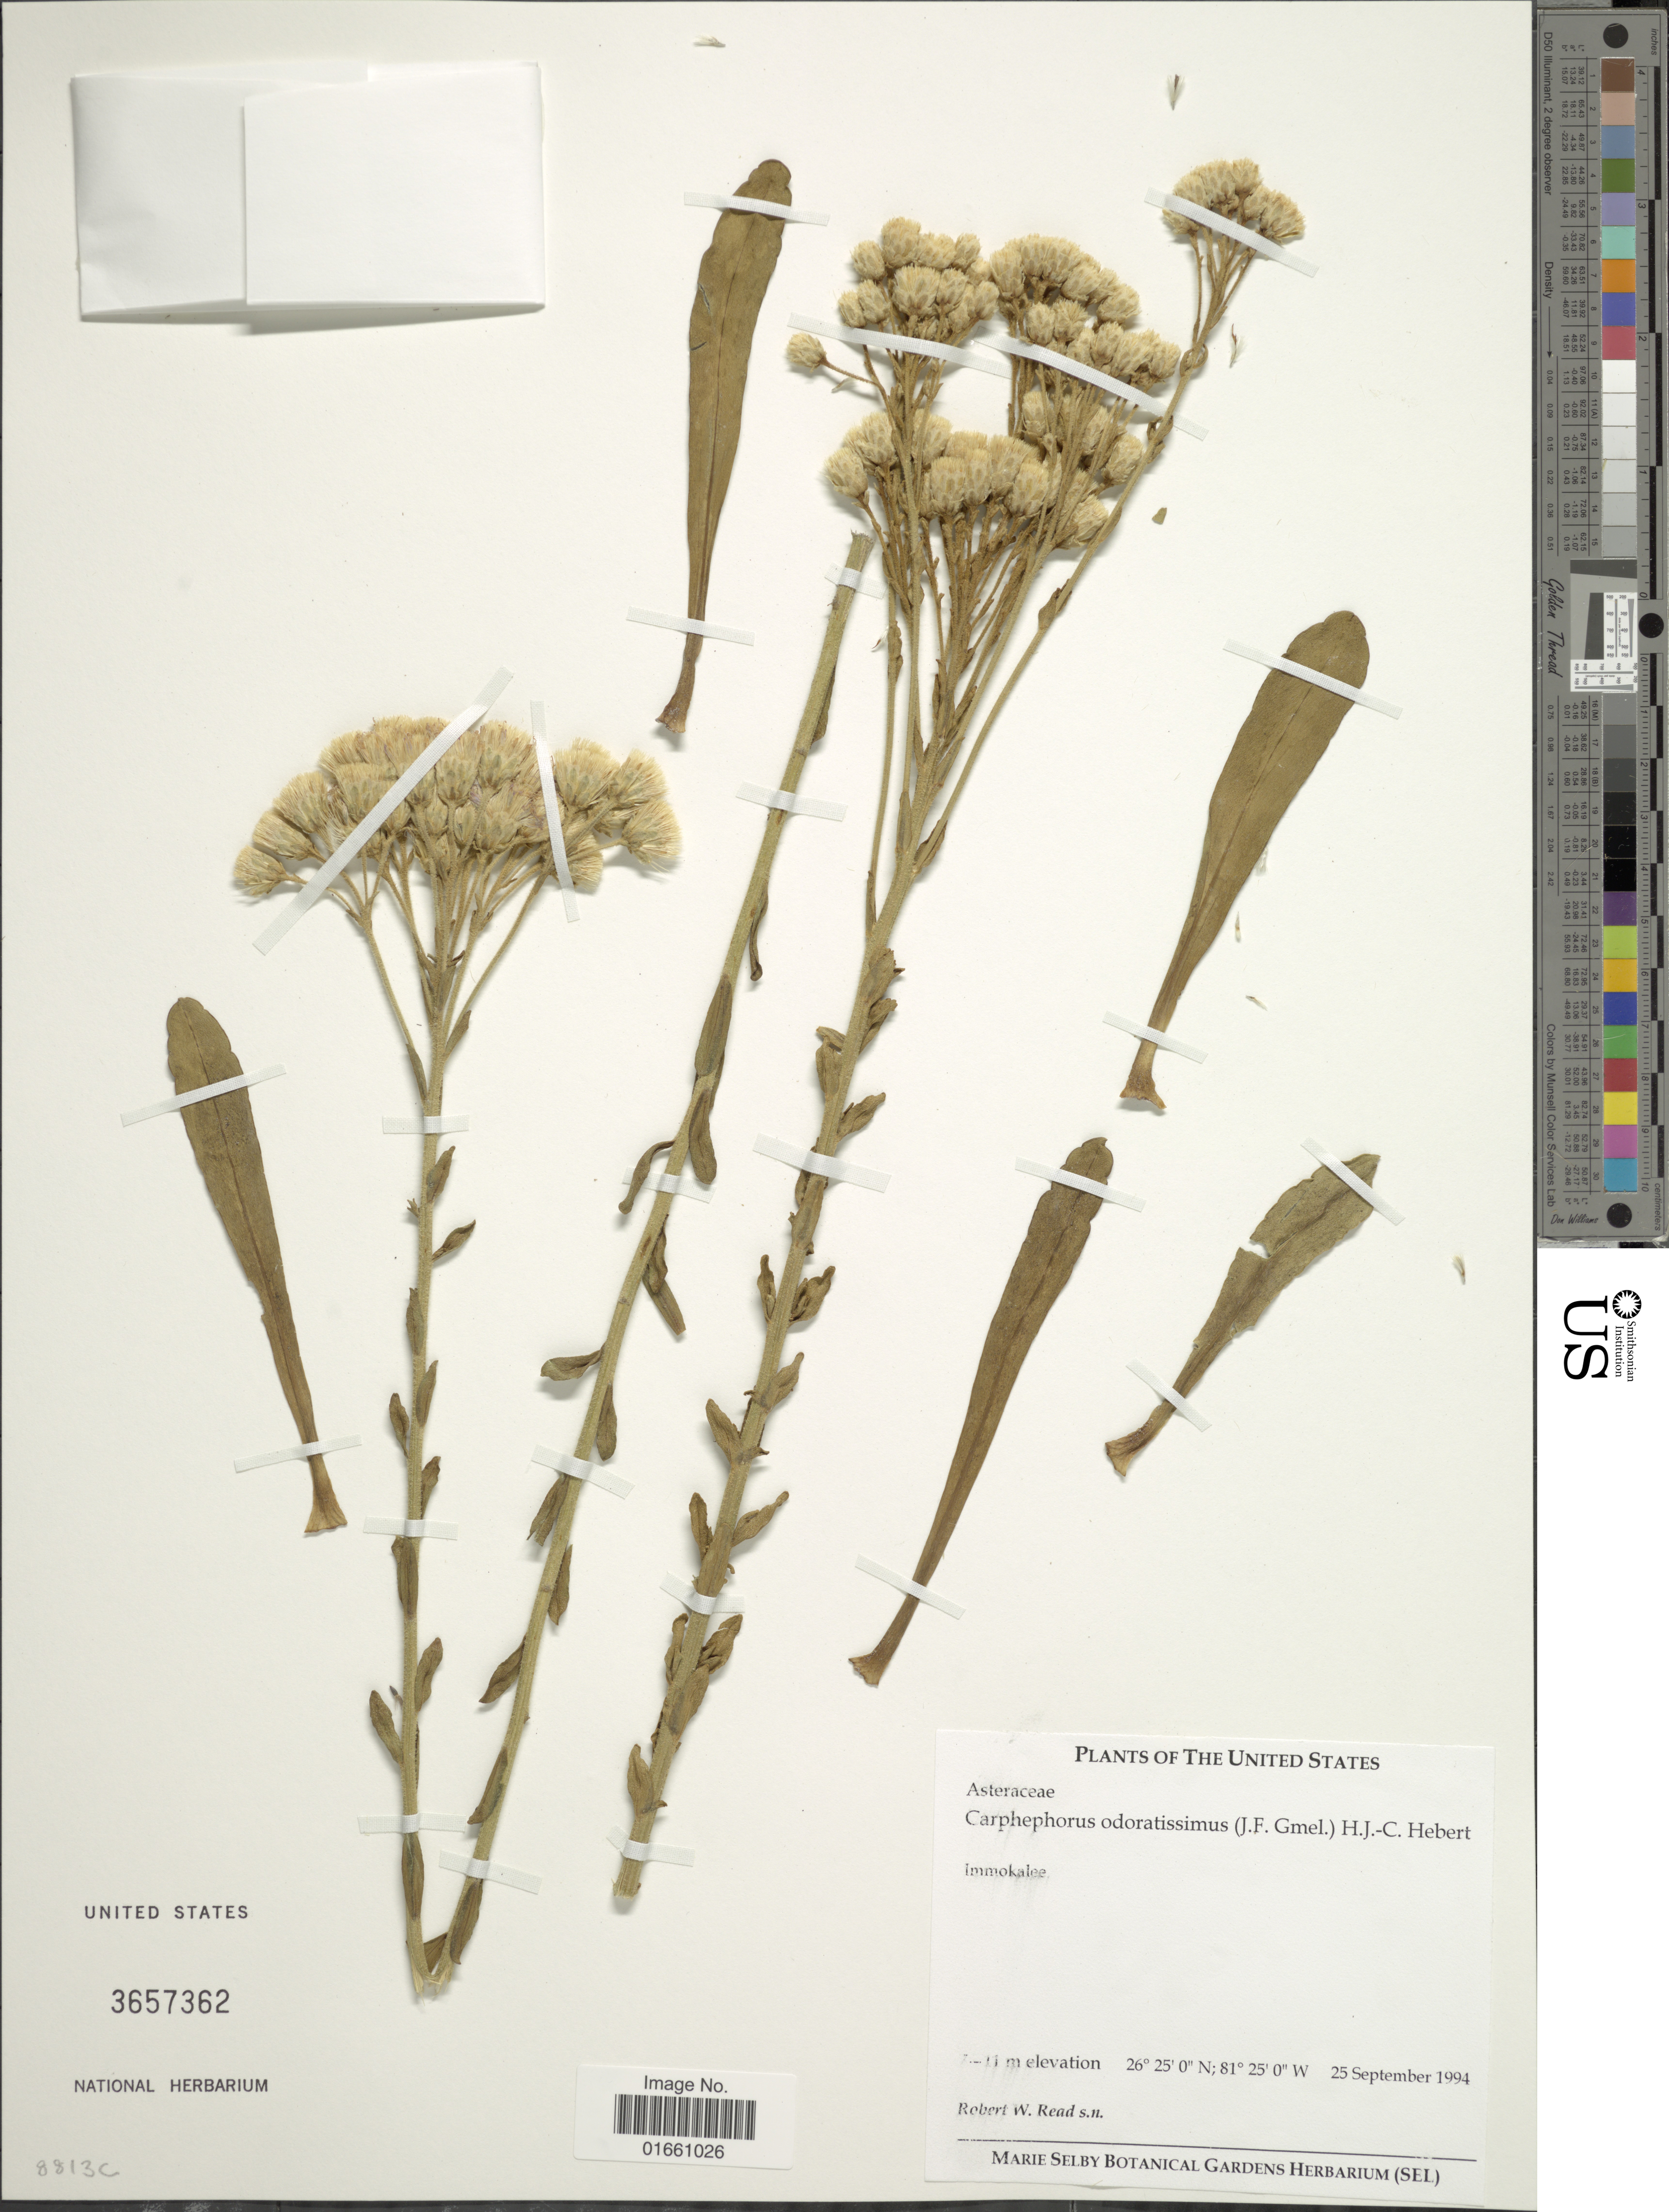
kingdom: Plantae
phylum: Tracheophyta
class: Magnoliopsida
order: Asterales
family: Asteraceae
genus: Trilisa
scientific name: Trilisa odoratissima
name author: (J.F. Gmel.) Cass.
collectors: R. W. Read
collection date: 1994-09-25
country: United States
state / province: Florida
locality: Immokalee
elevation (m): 7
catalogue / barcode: US 3657362